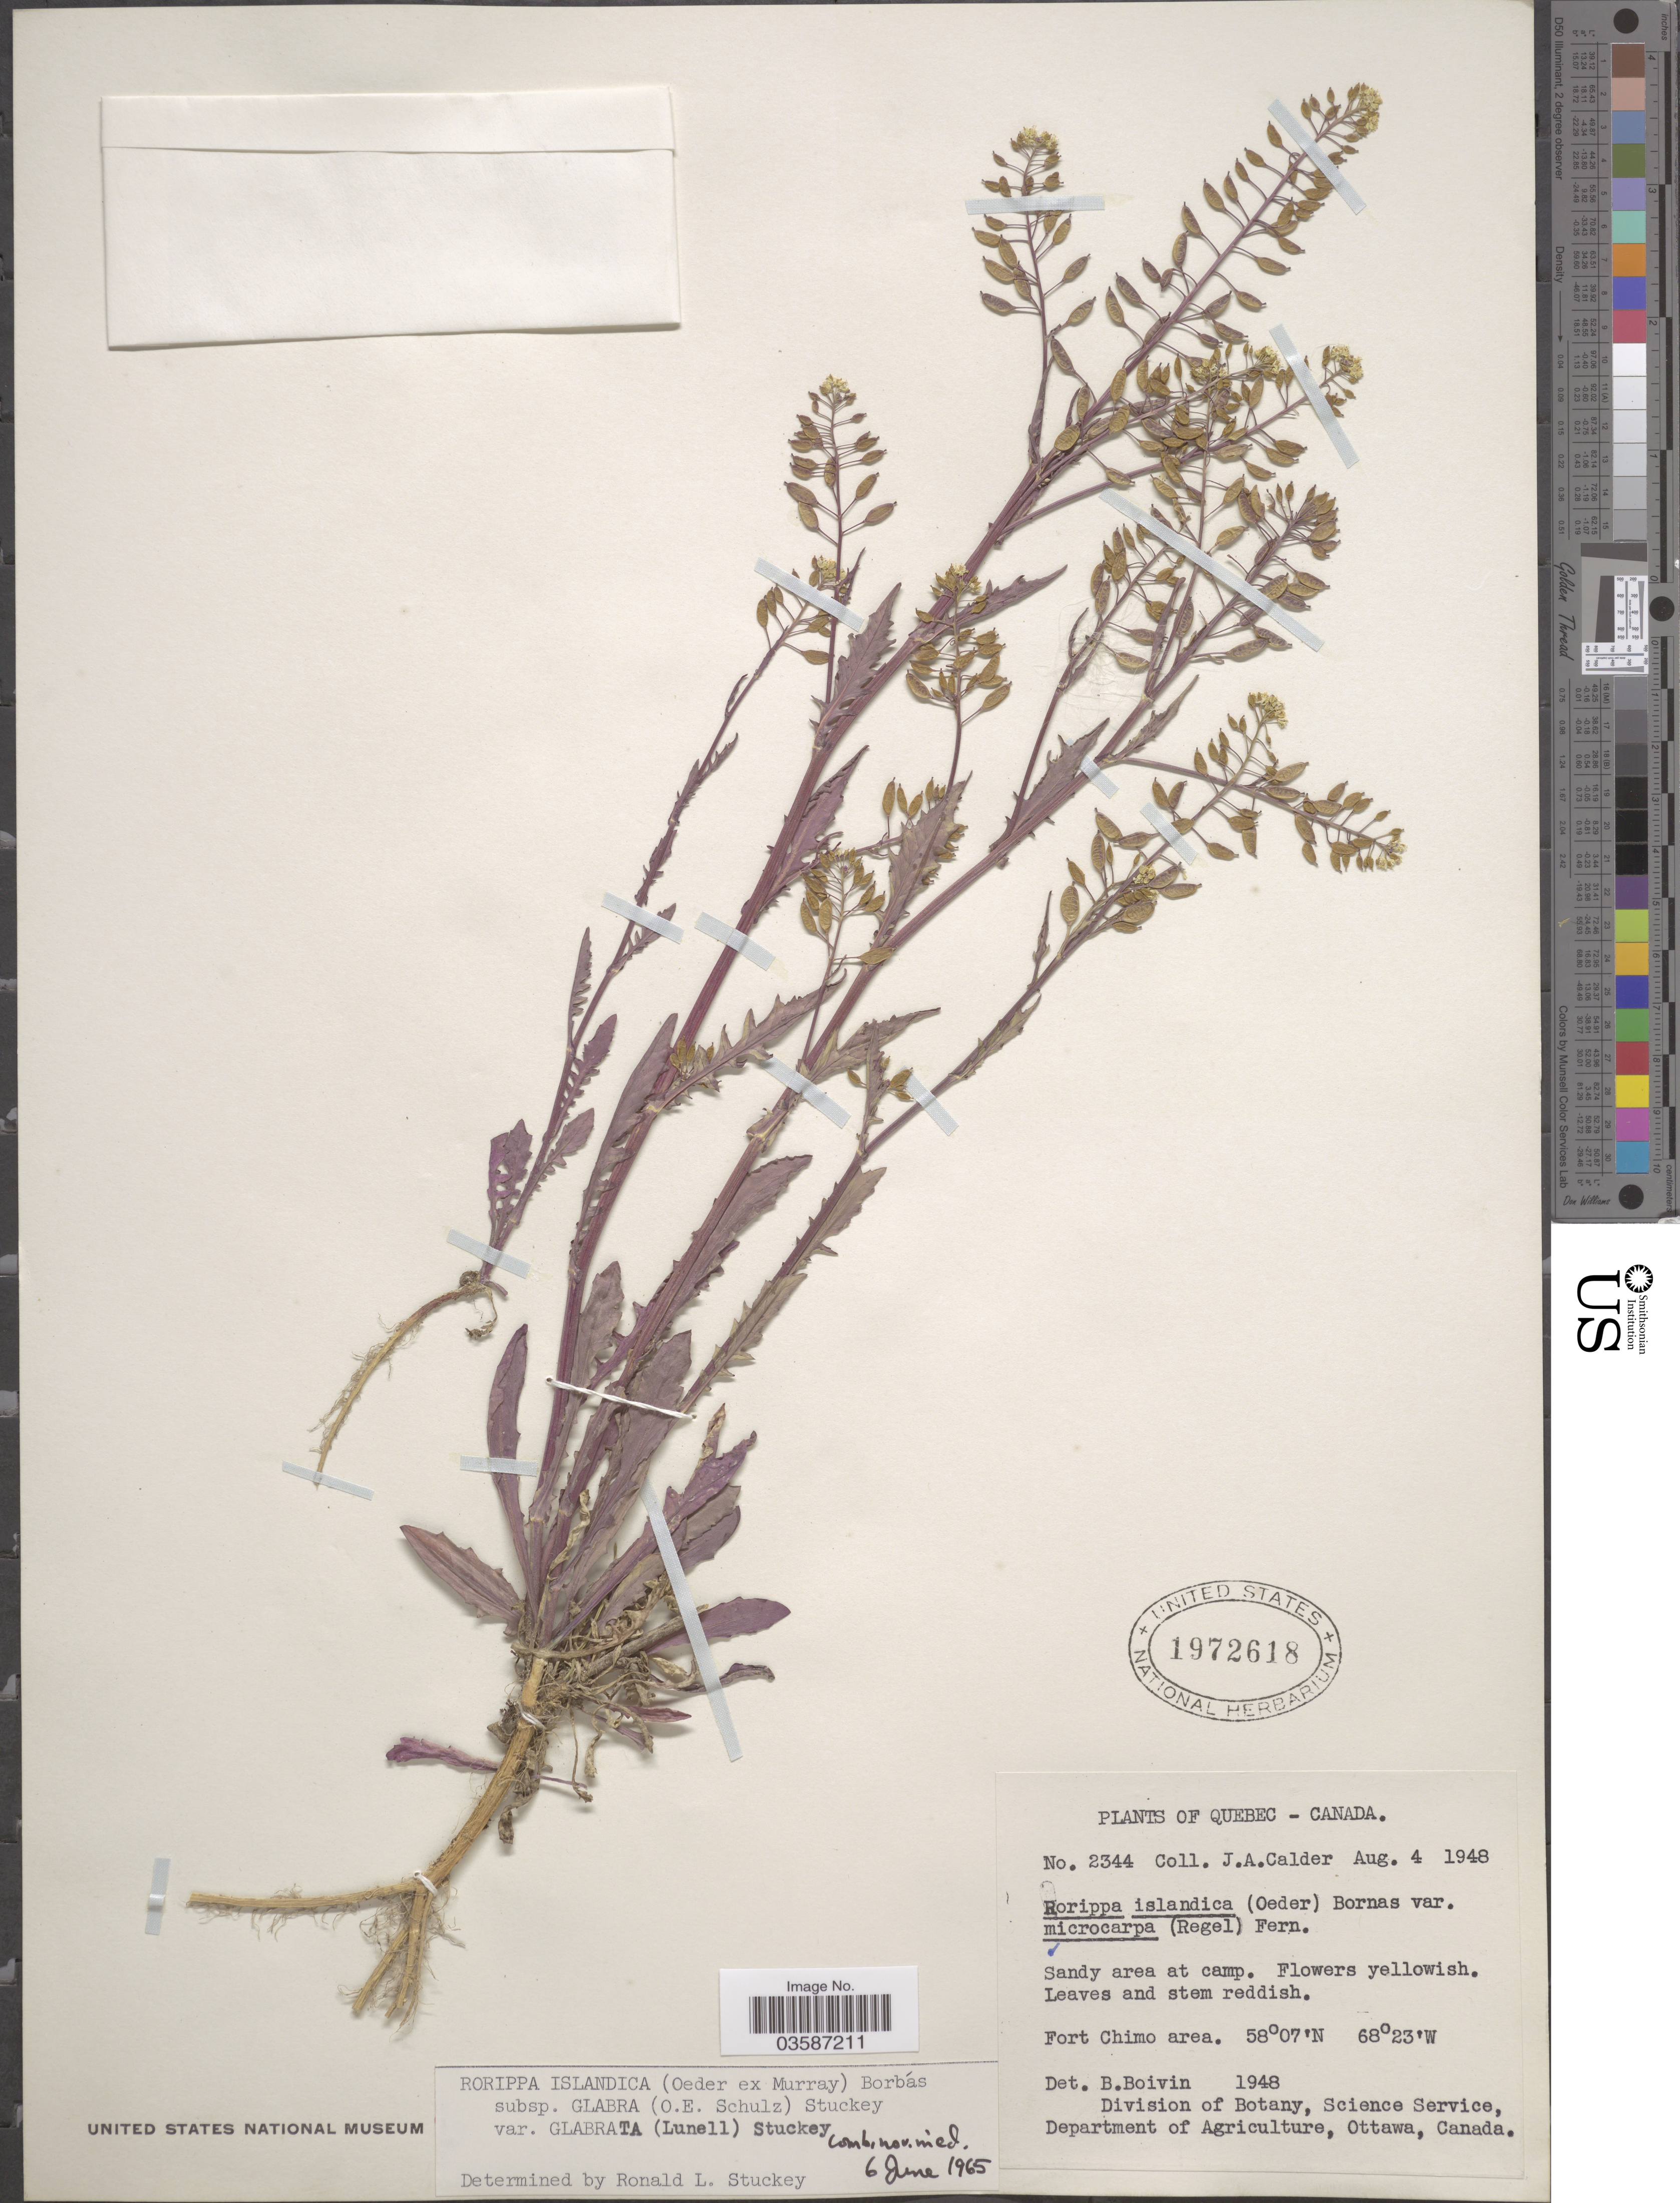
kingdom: Plantae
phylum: Tracheophyta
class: Magnoliopsida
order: Brassicales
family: Brassicaceae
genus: Rorippa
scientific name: Rorippa islandica var. glabrata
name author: (Lunell) Butters & Abbe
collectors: J. A. Calder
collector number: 2344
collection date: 1948-08-04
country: Canada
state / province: Quebec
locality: Fort Chimo area.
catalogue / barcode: US 1972618